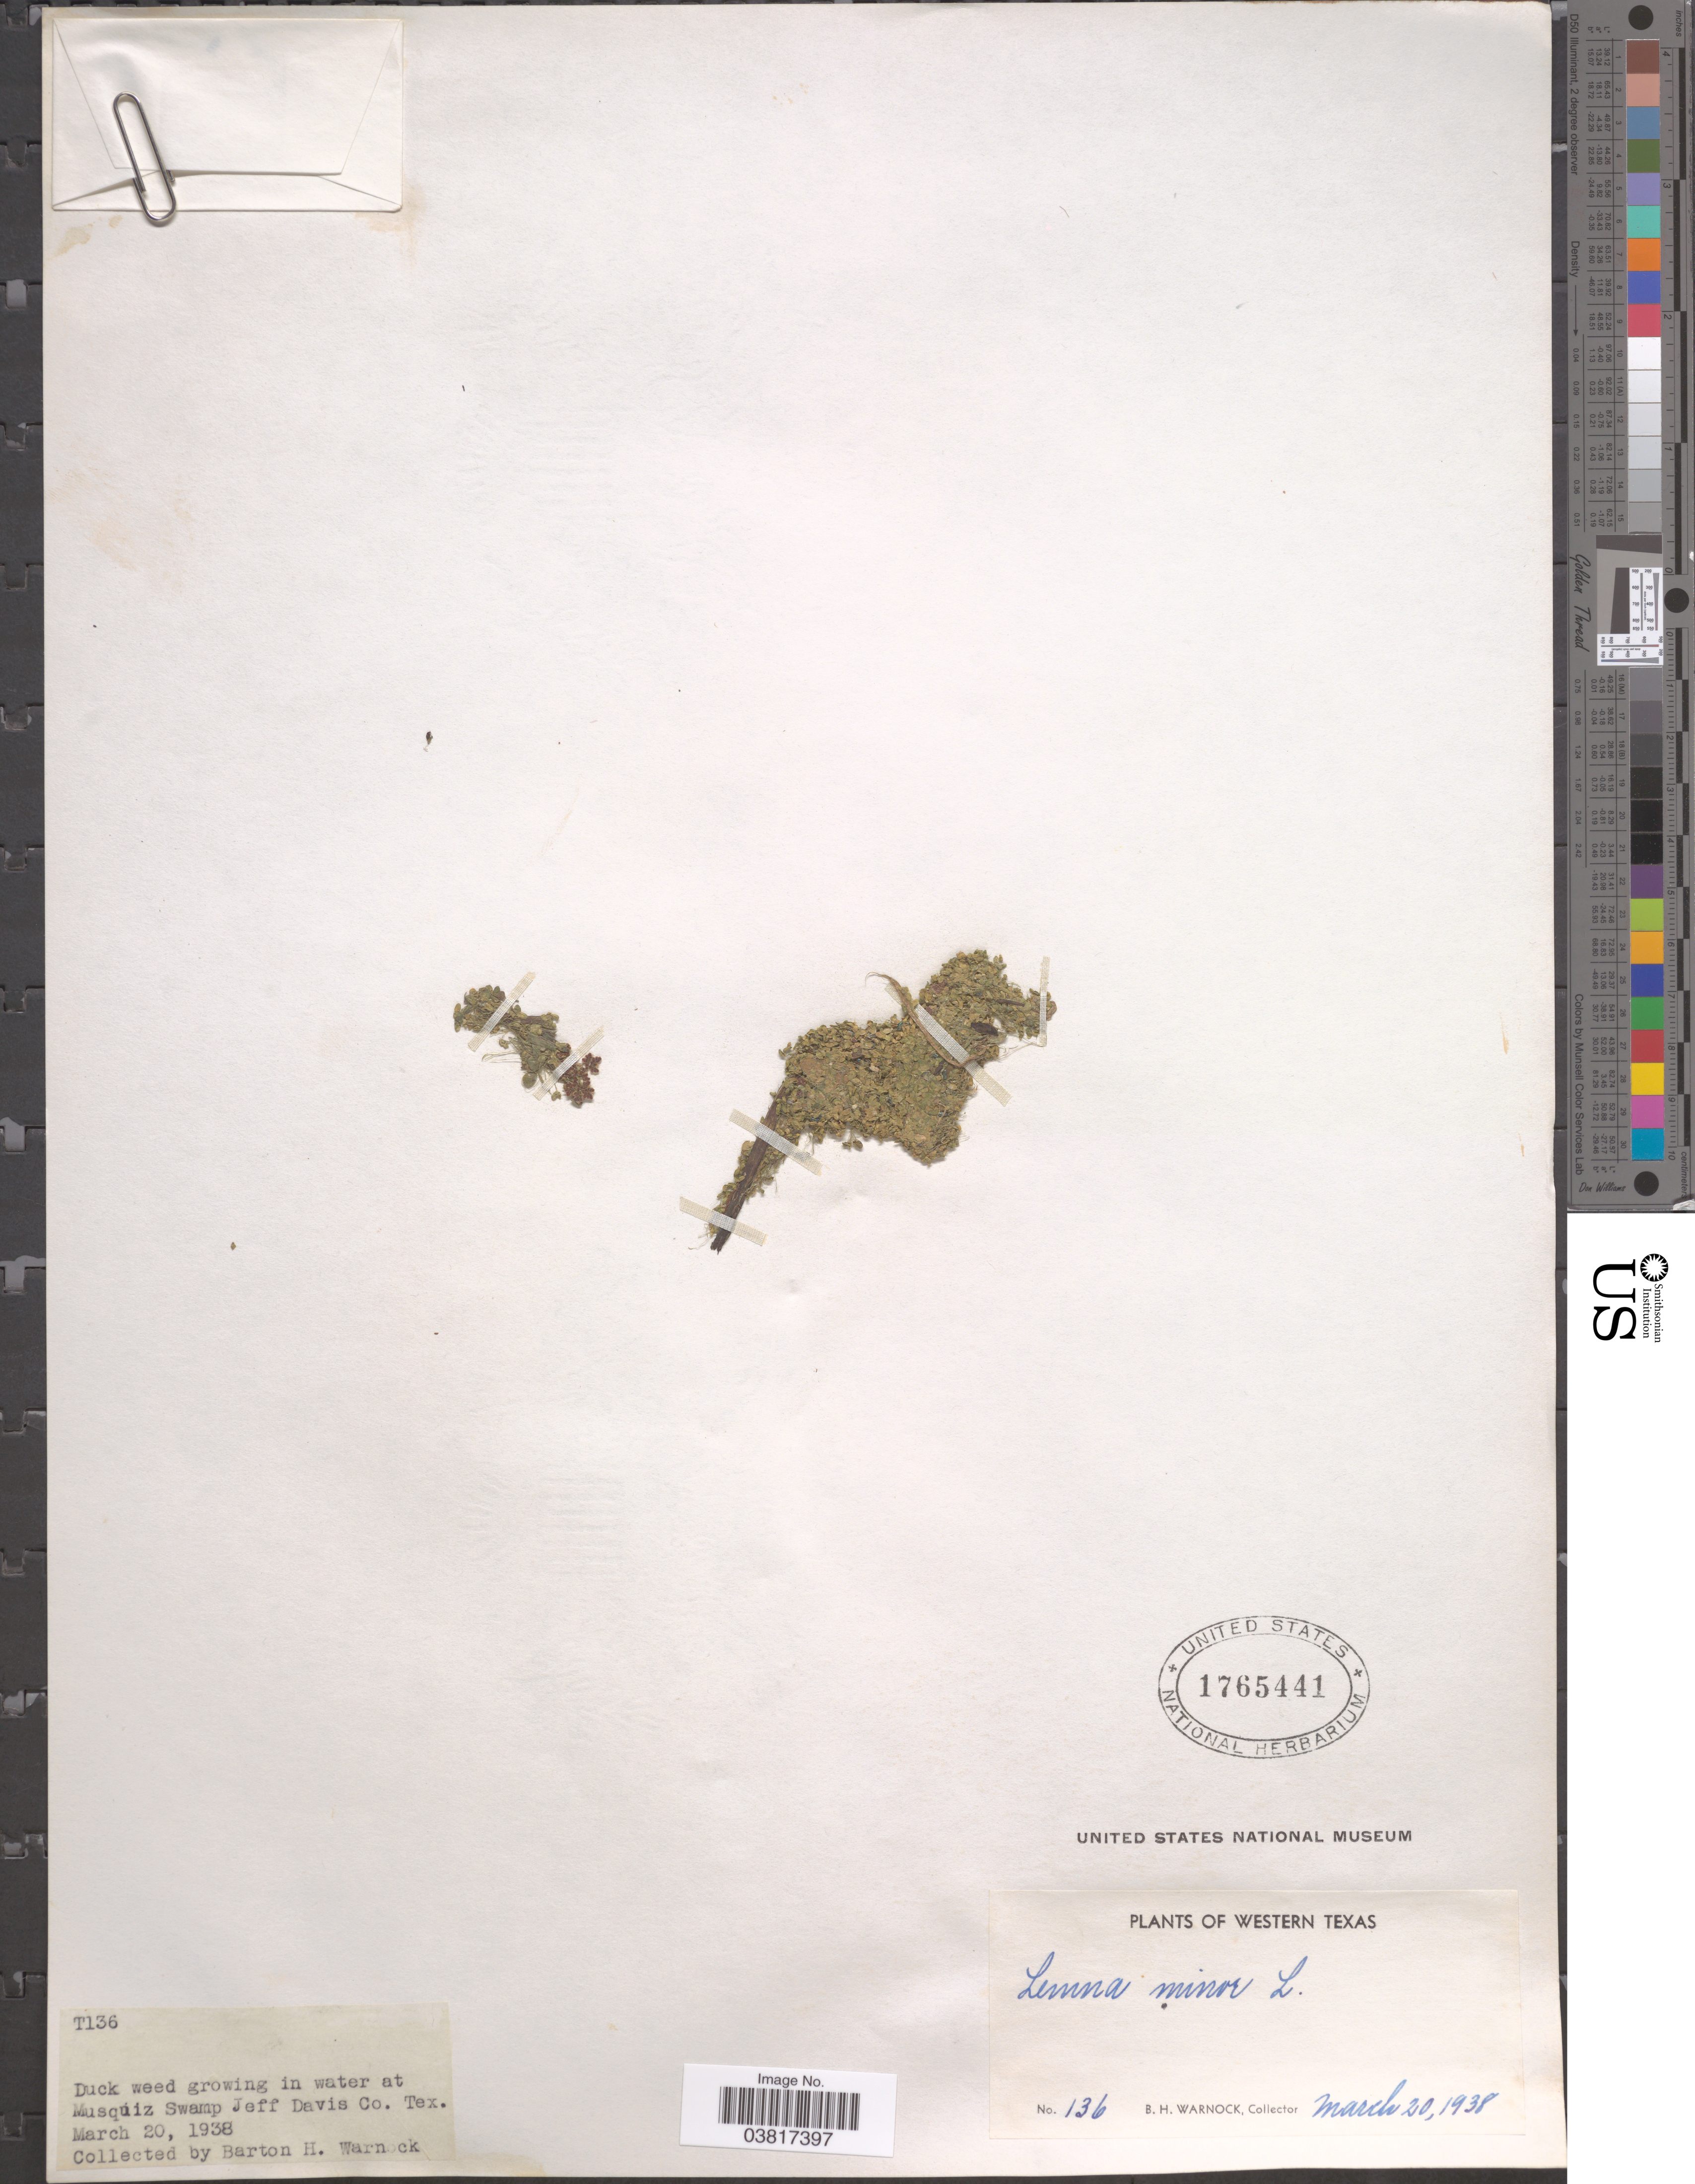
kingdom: Plantae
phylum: Tracheophyta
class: Liliopsida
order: Alismatales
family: Araceae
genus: Lemna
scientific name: Lemna minor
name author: L.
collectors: B. H. Warnock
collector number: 136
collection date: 1938-03-20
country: United States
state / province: Texas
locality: Western Texas. In water at Musquiz Swamp Jeff Davis Co.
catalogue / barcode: US 1765441